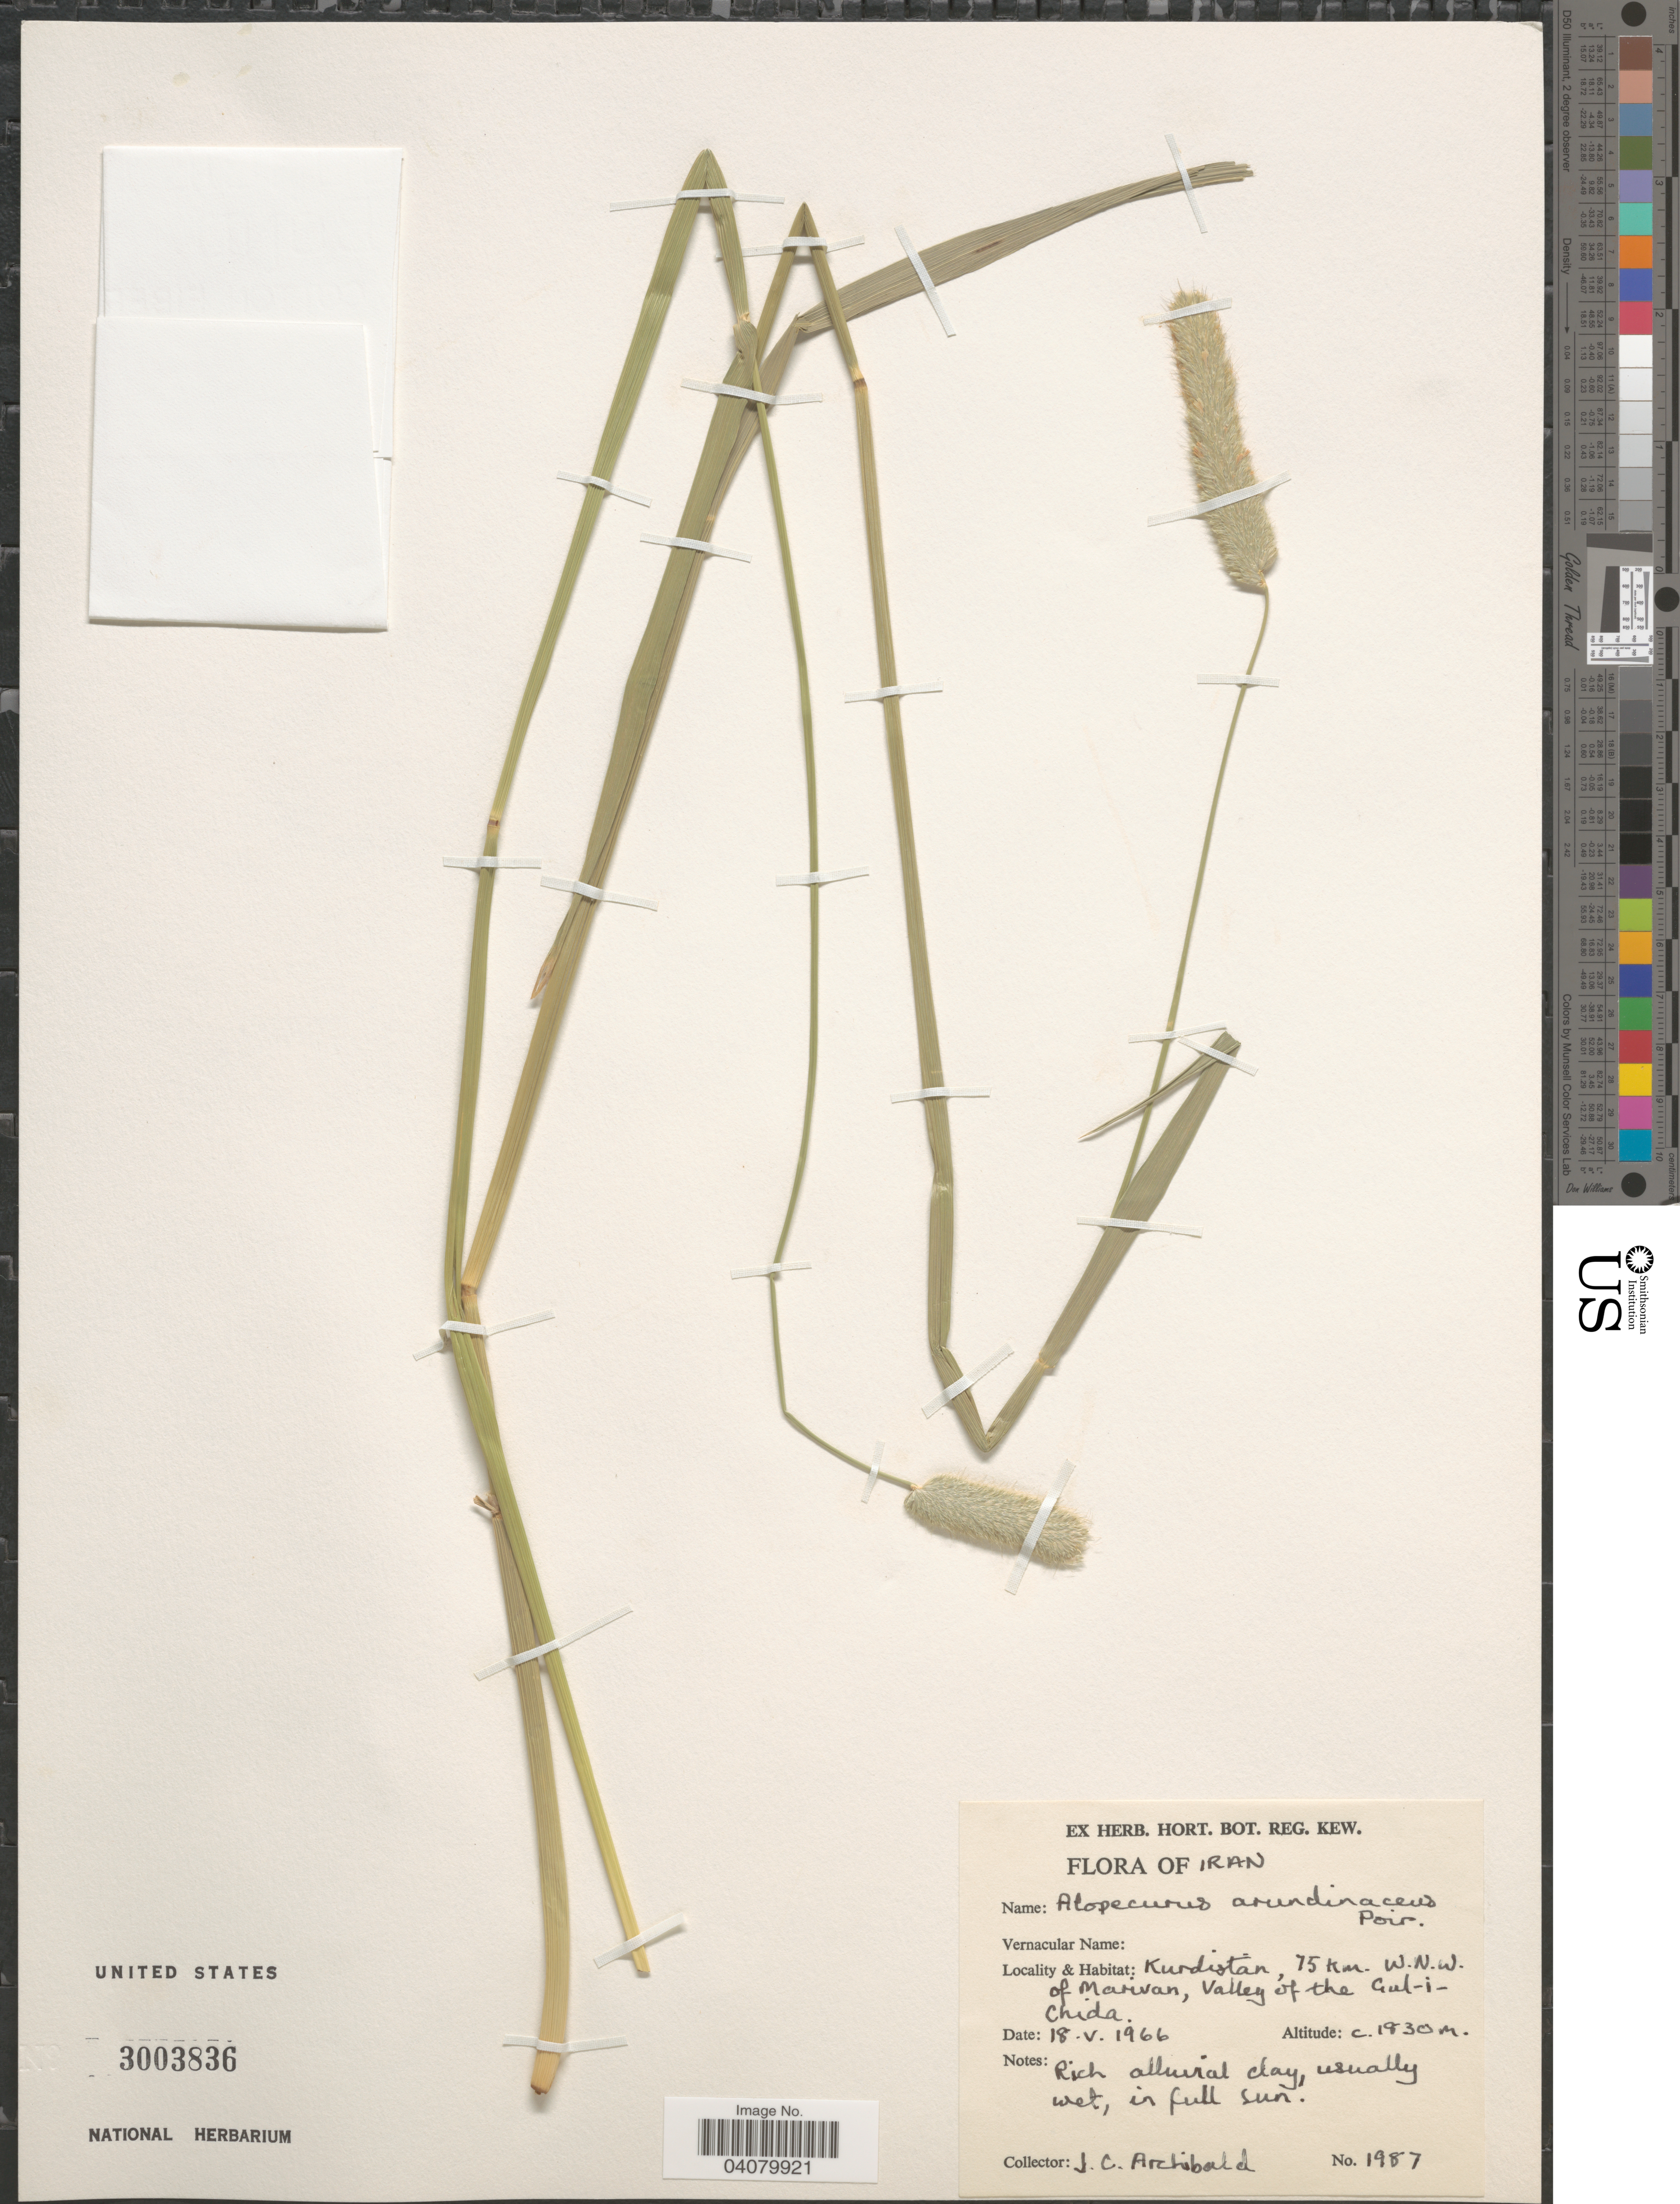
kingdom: Plantae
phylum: Tracheophyta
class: Liliopsida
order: Poales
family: Poaceae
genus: Alopecurus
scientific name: Alopecurus arundinaceus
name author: Poir.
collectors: J. Archibald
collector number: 1987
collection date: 1966-05-18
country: Iran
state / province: Kurdistan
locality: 75 Km. W.N.W. of Marvan, Valley of the Gul-i-chida.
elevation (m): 1930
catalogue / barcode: US 3003836